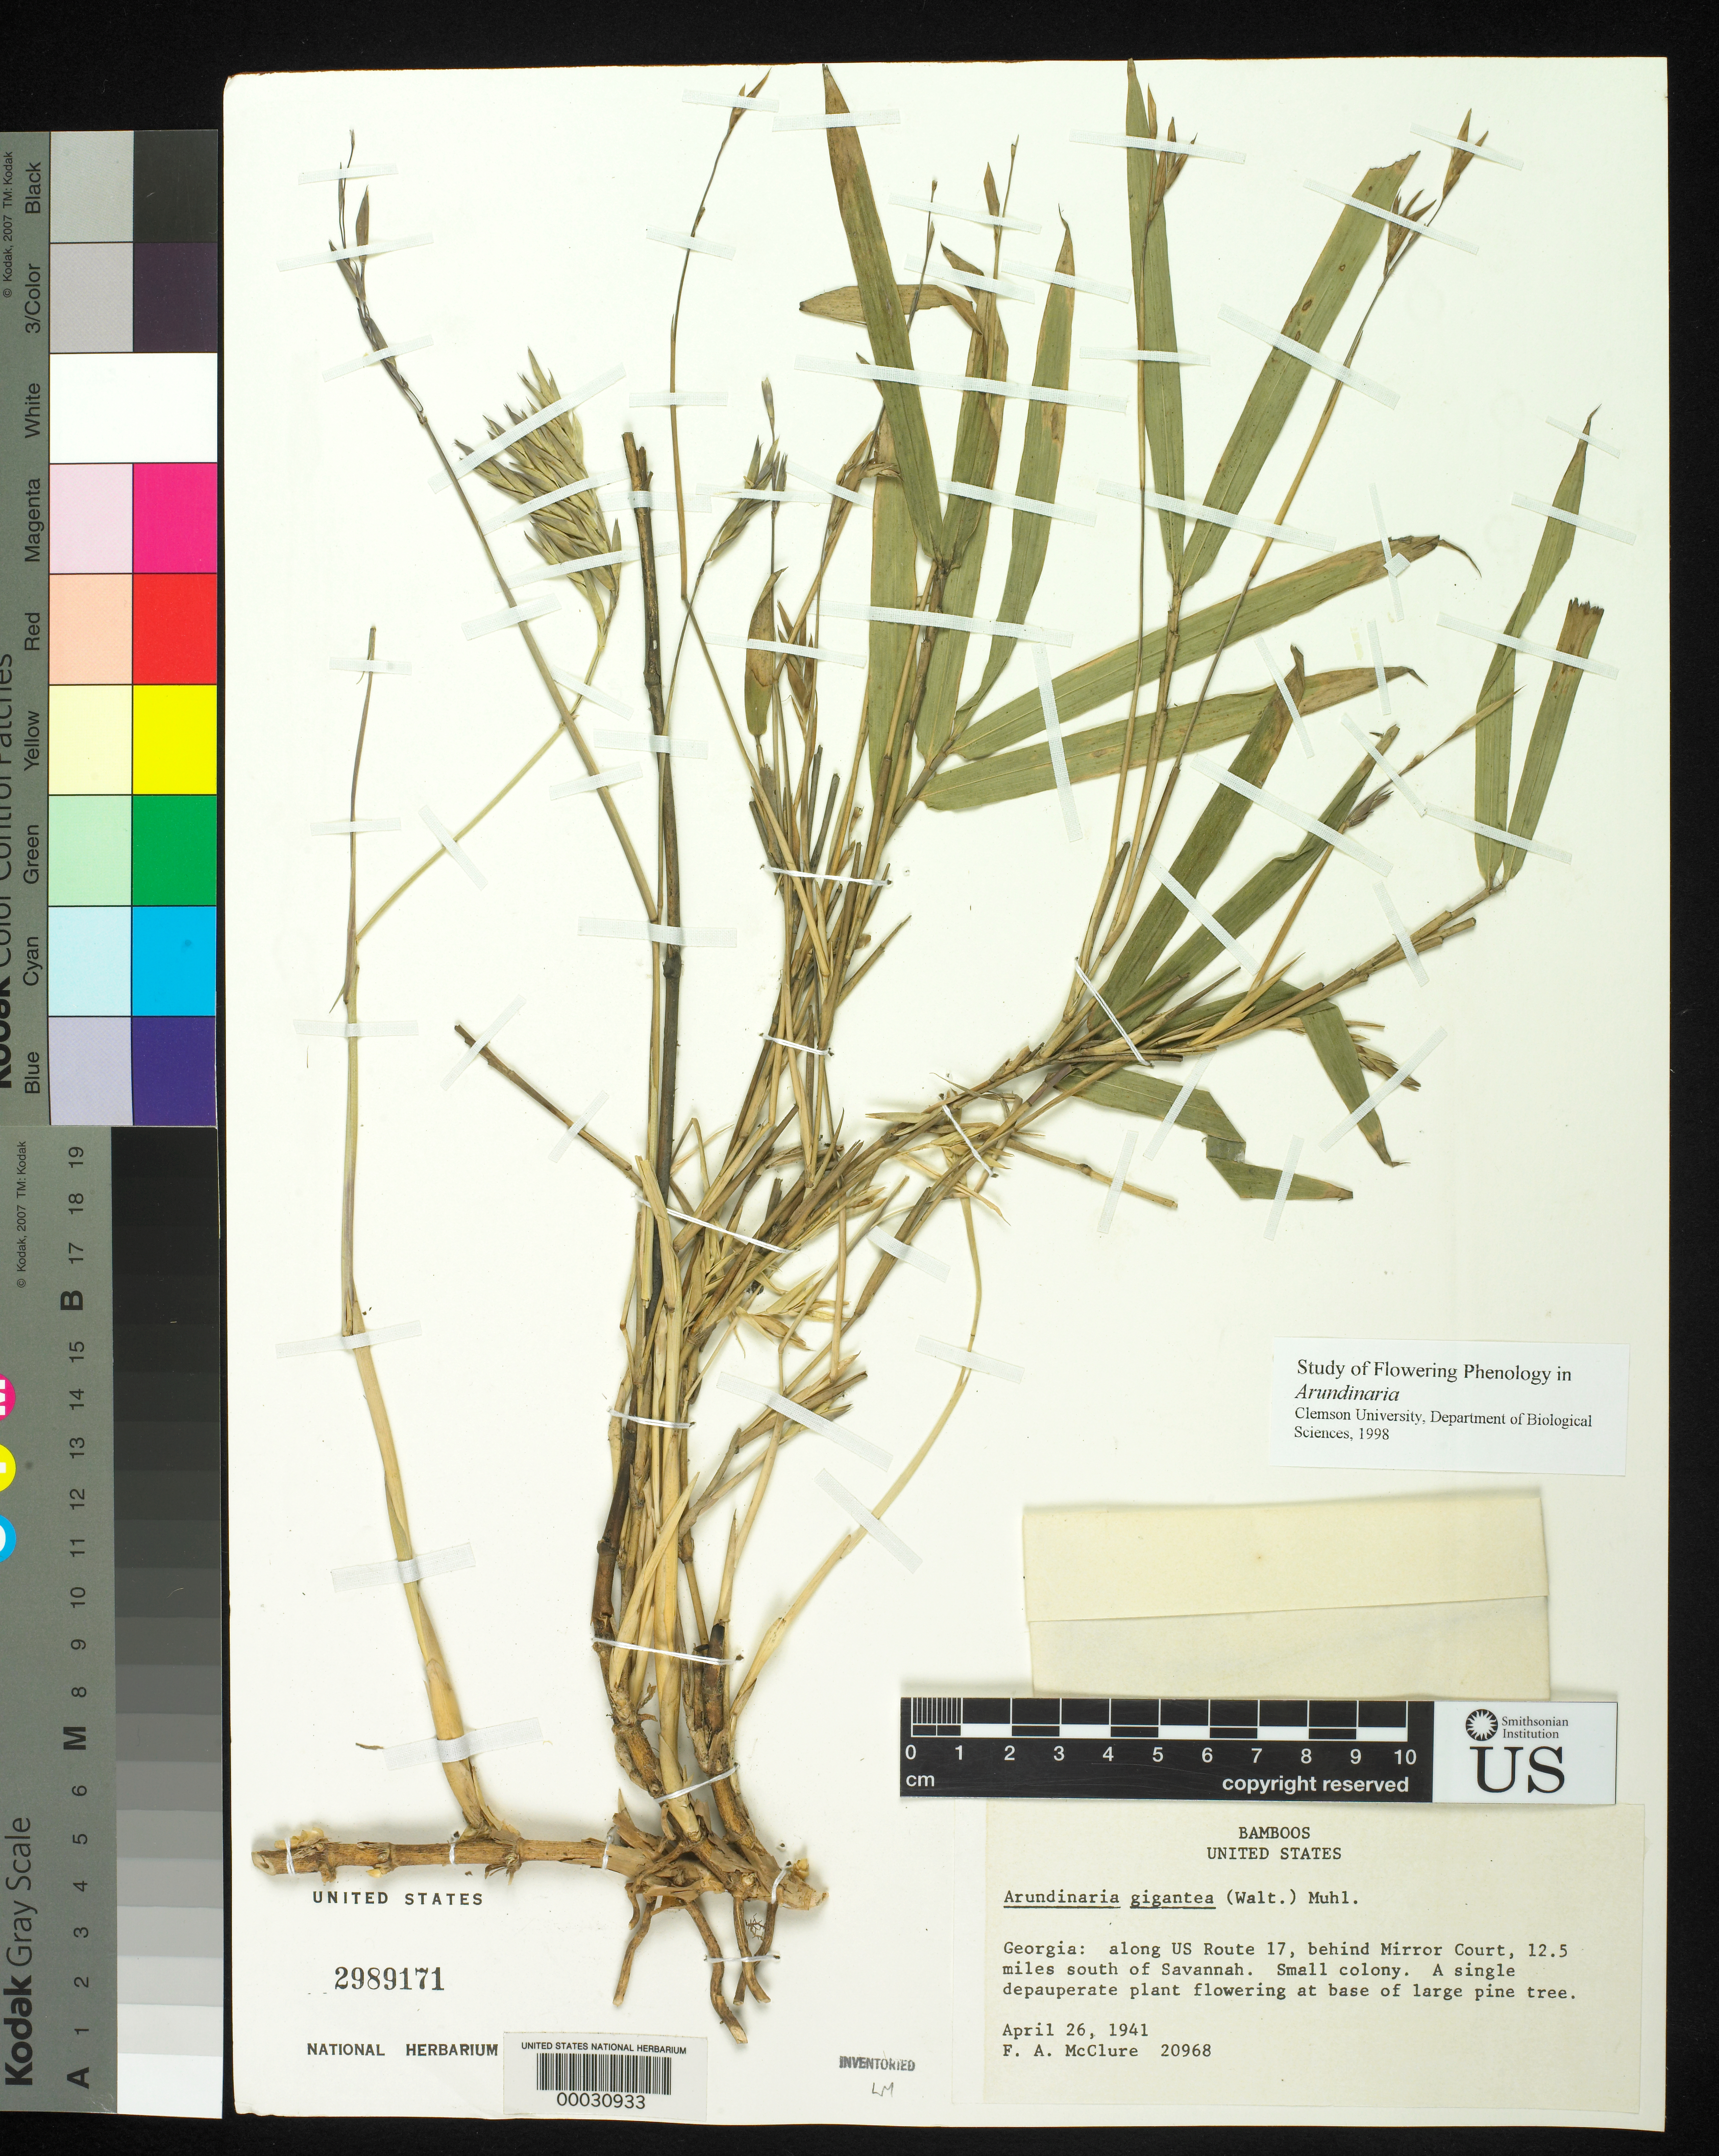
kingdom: Plantae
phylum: Tracheophyta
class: Liliopsida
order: Poales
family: Poaceae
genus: Arundinaria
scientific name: Arundinaria gigantea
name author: (Walter) Muhl.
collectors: F. A. McClure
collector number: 20968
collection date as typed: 26 Apr 1941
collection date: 1941-04-26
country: United States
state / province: Georgia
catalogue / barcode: US 2989171